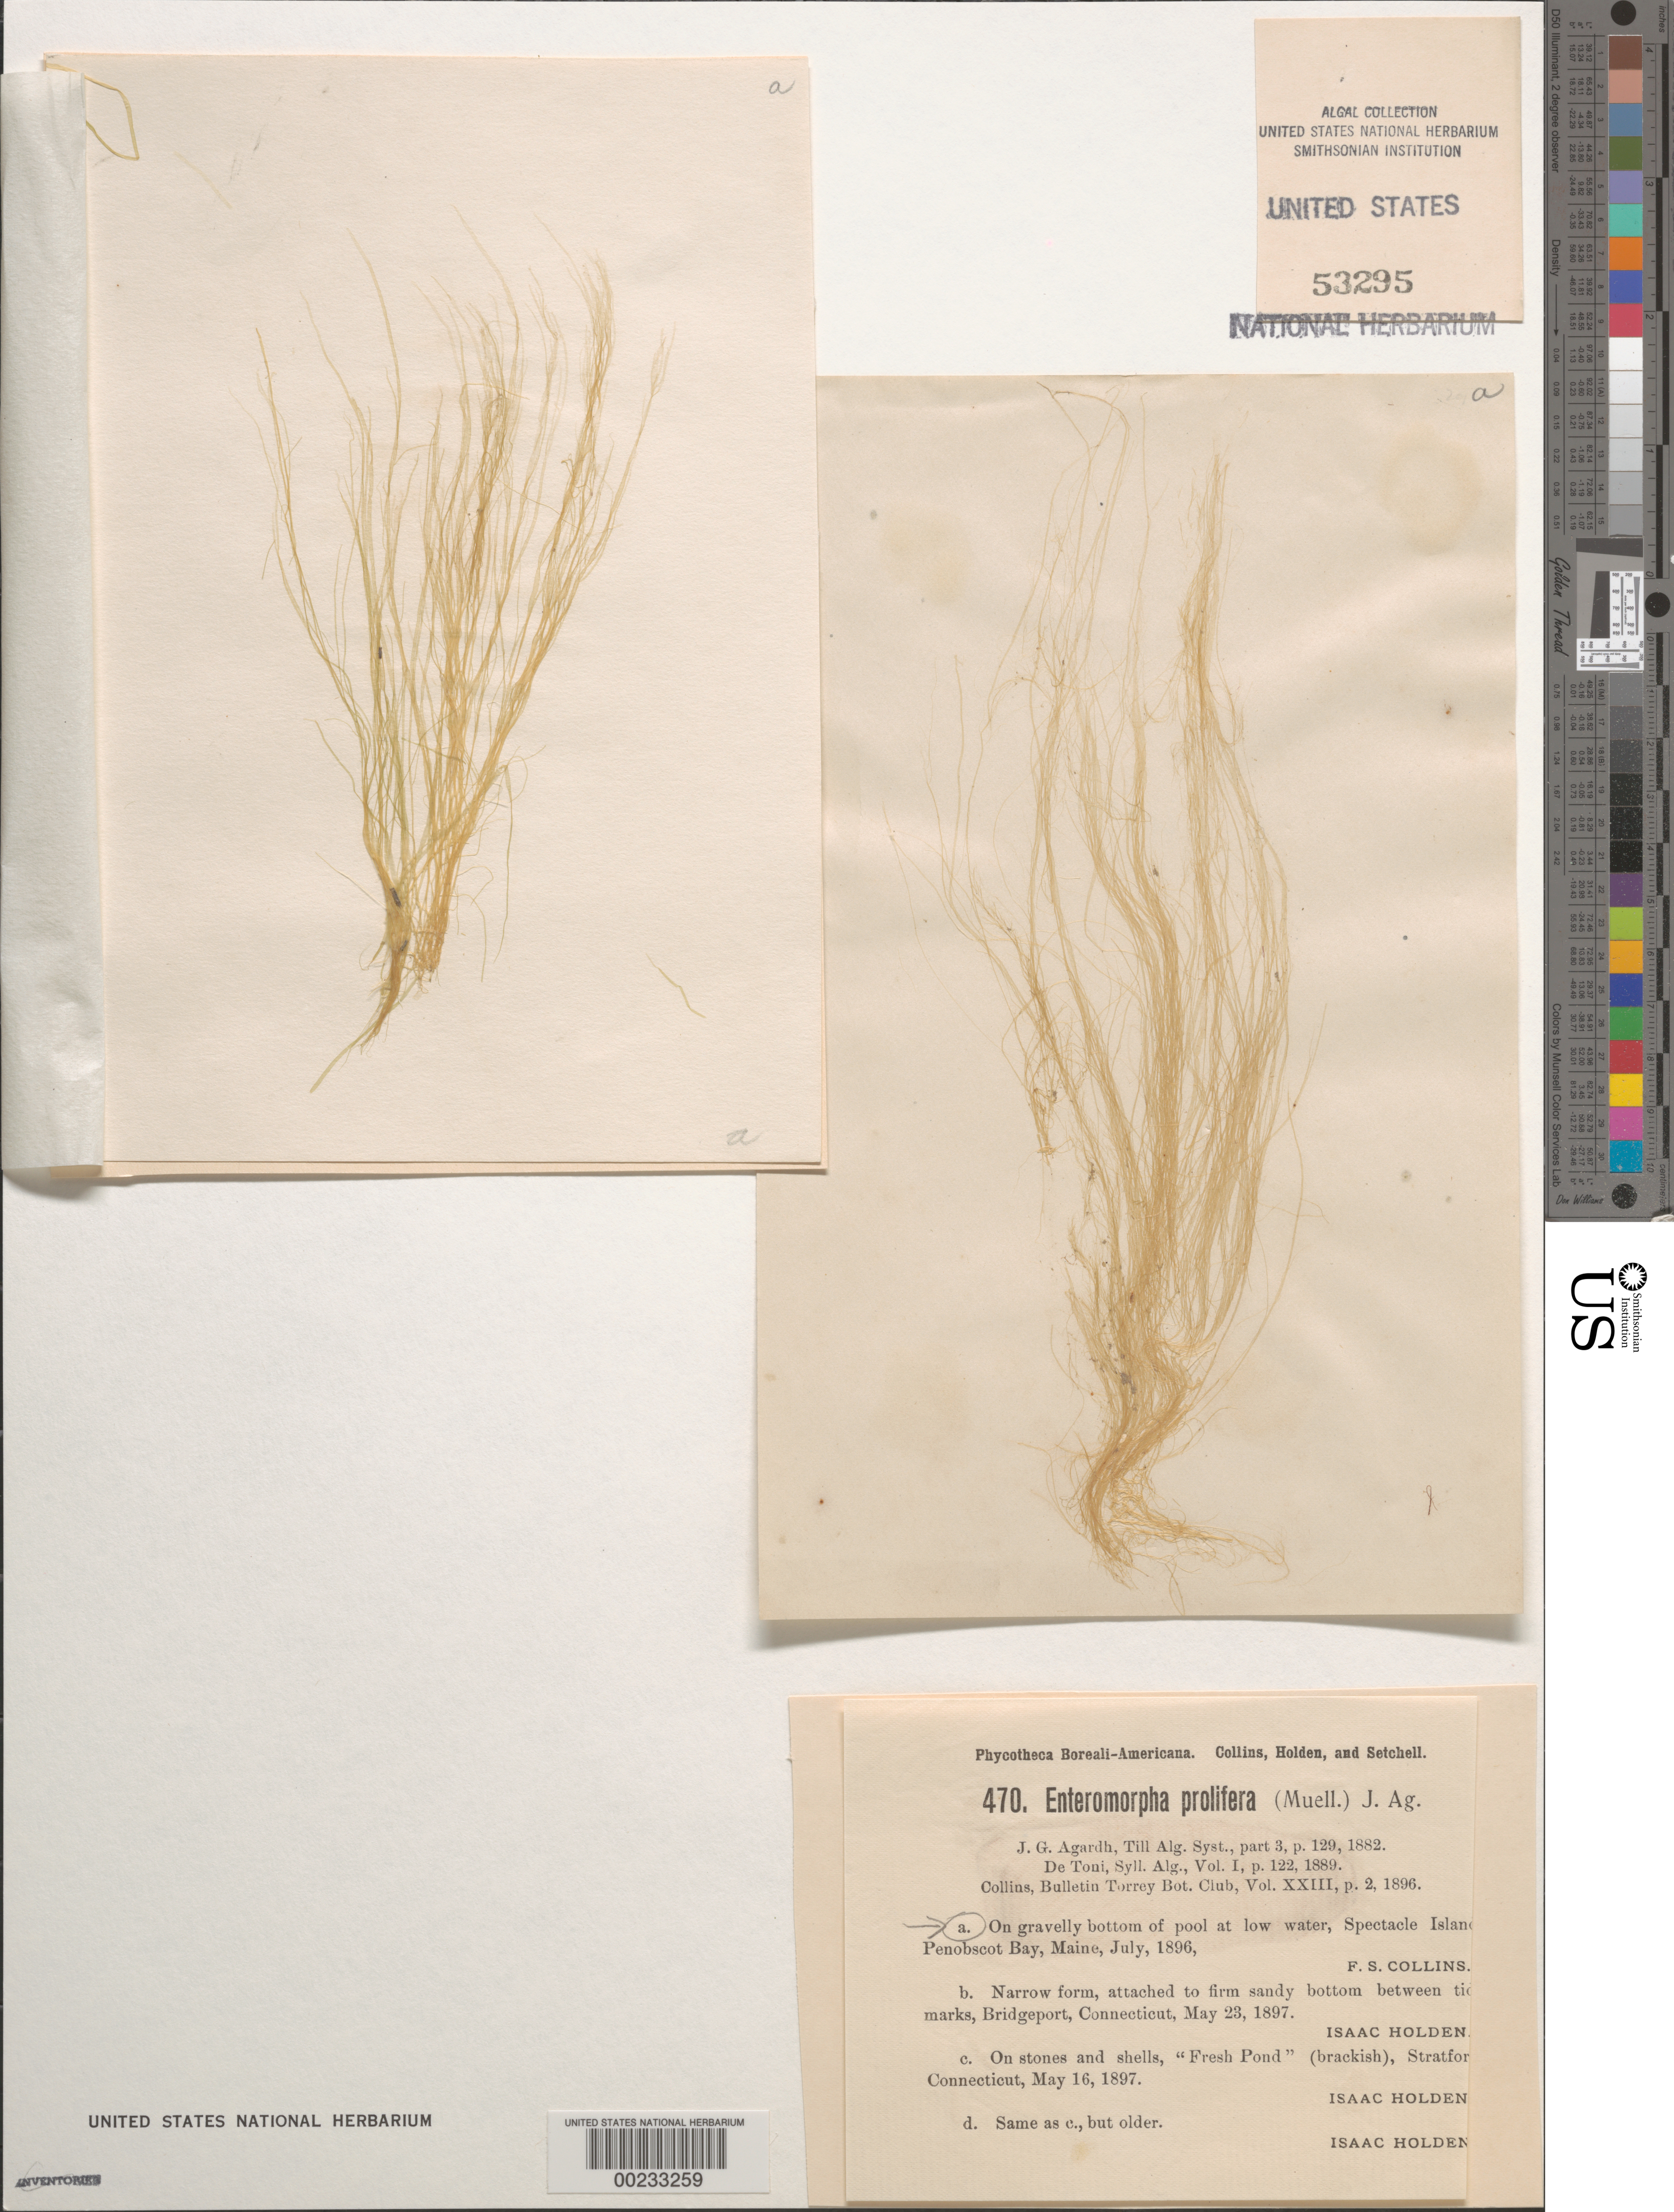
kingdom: Plantae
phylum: Chlorophyta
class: Ulvophyceae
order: Ulvales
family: Ulvaceae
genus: Ulva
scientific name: Ulva prolifera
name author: O.F. Müller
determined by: Algae name updating Project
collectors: F. Collins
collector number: PB-A 470a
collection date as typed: Jul 1896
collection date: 1896-07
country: United States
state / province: Maine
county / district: Hancock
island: Spectacle Island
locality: Penobscot Bay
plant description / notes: Collins, Holden & Setchell, Phycotheca Boreali-Americana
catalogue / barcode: US 53295